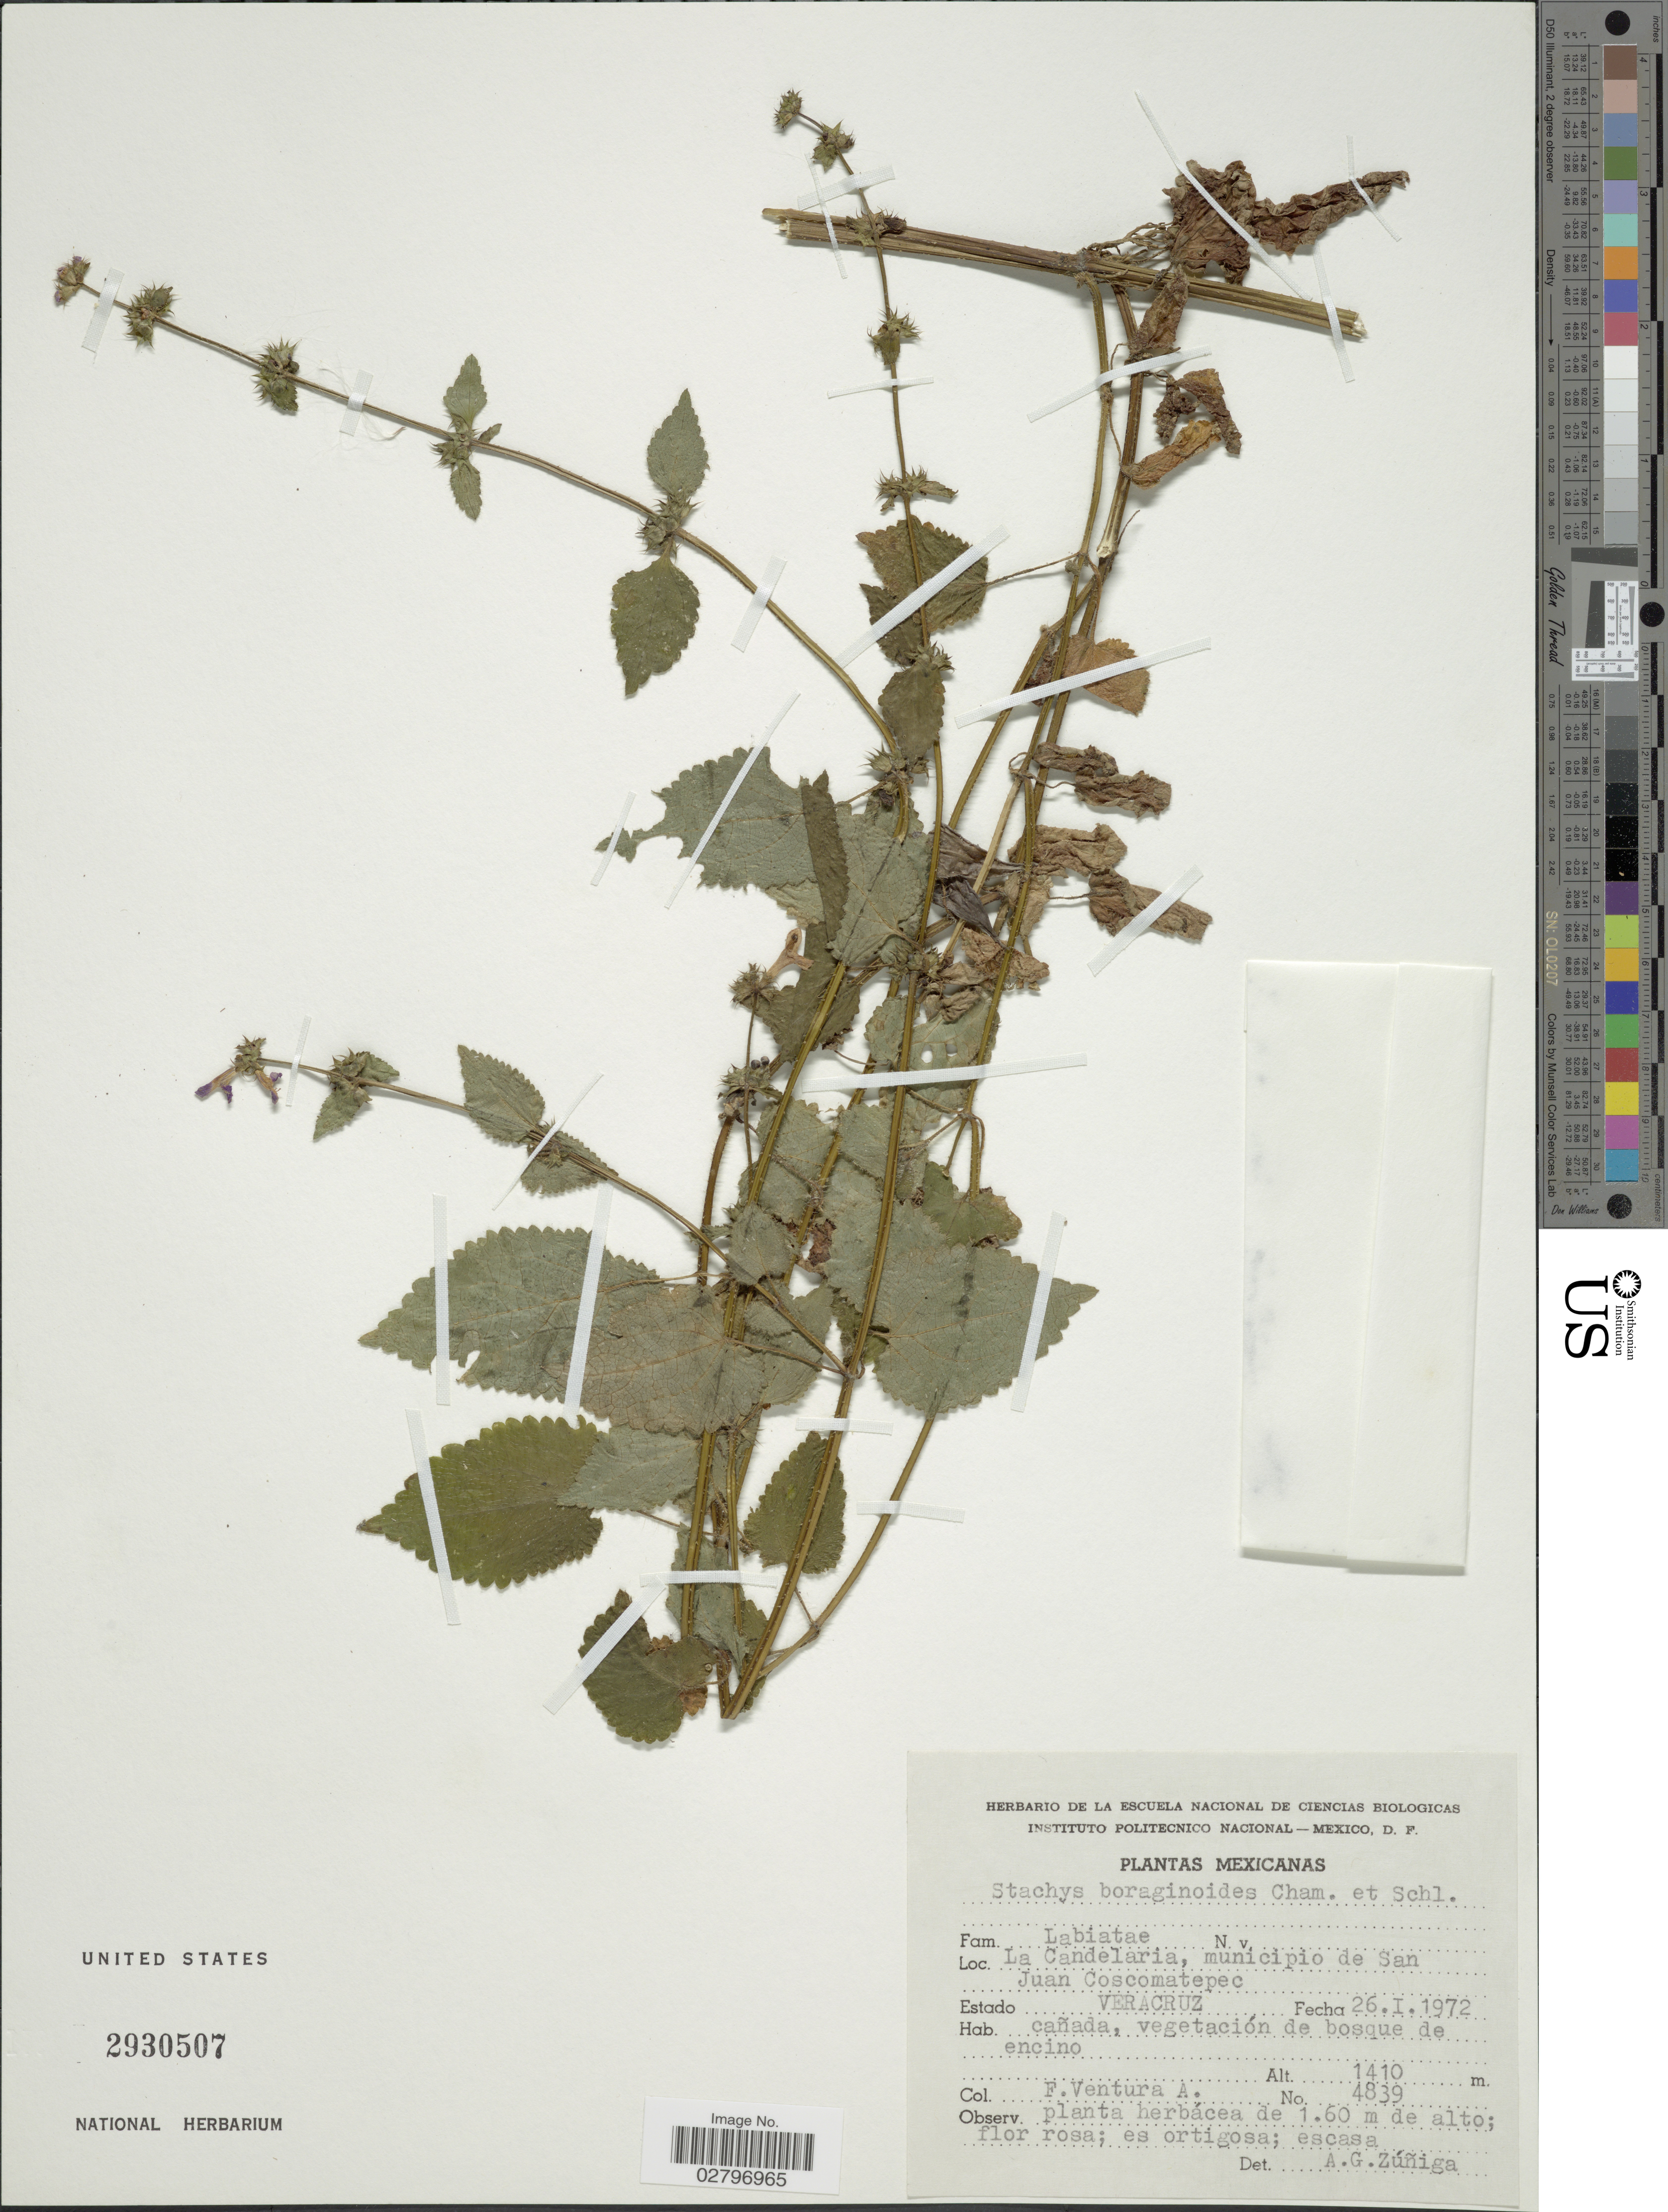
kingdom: Plantae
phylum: Tracheophyta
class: Magnoliopsida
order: Lamiales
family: Lamiaceae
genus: Stachys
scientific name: Stachys boraginoides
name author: Schltdl. & Cham.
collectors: F. Ventura A.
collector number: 4839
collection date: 1972-01-26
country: Mexico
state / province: Veracruz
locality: La Candelaria, municipio de San Juan Coscomatepec, Estado Veracruz.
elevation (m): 1410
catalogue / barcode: US 2930507